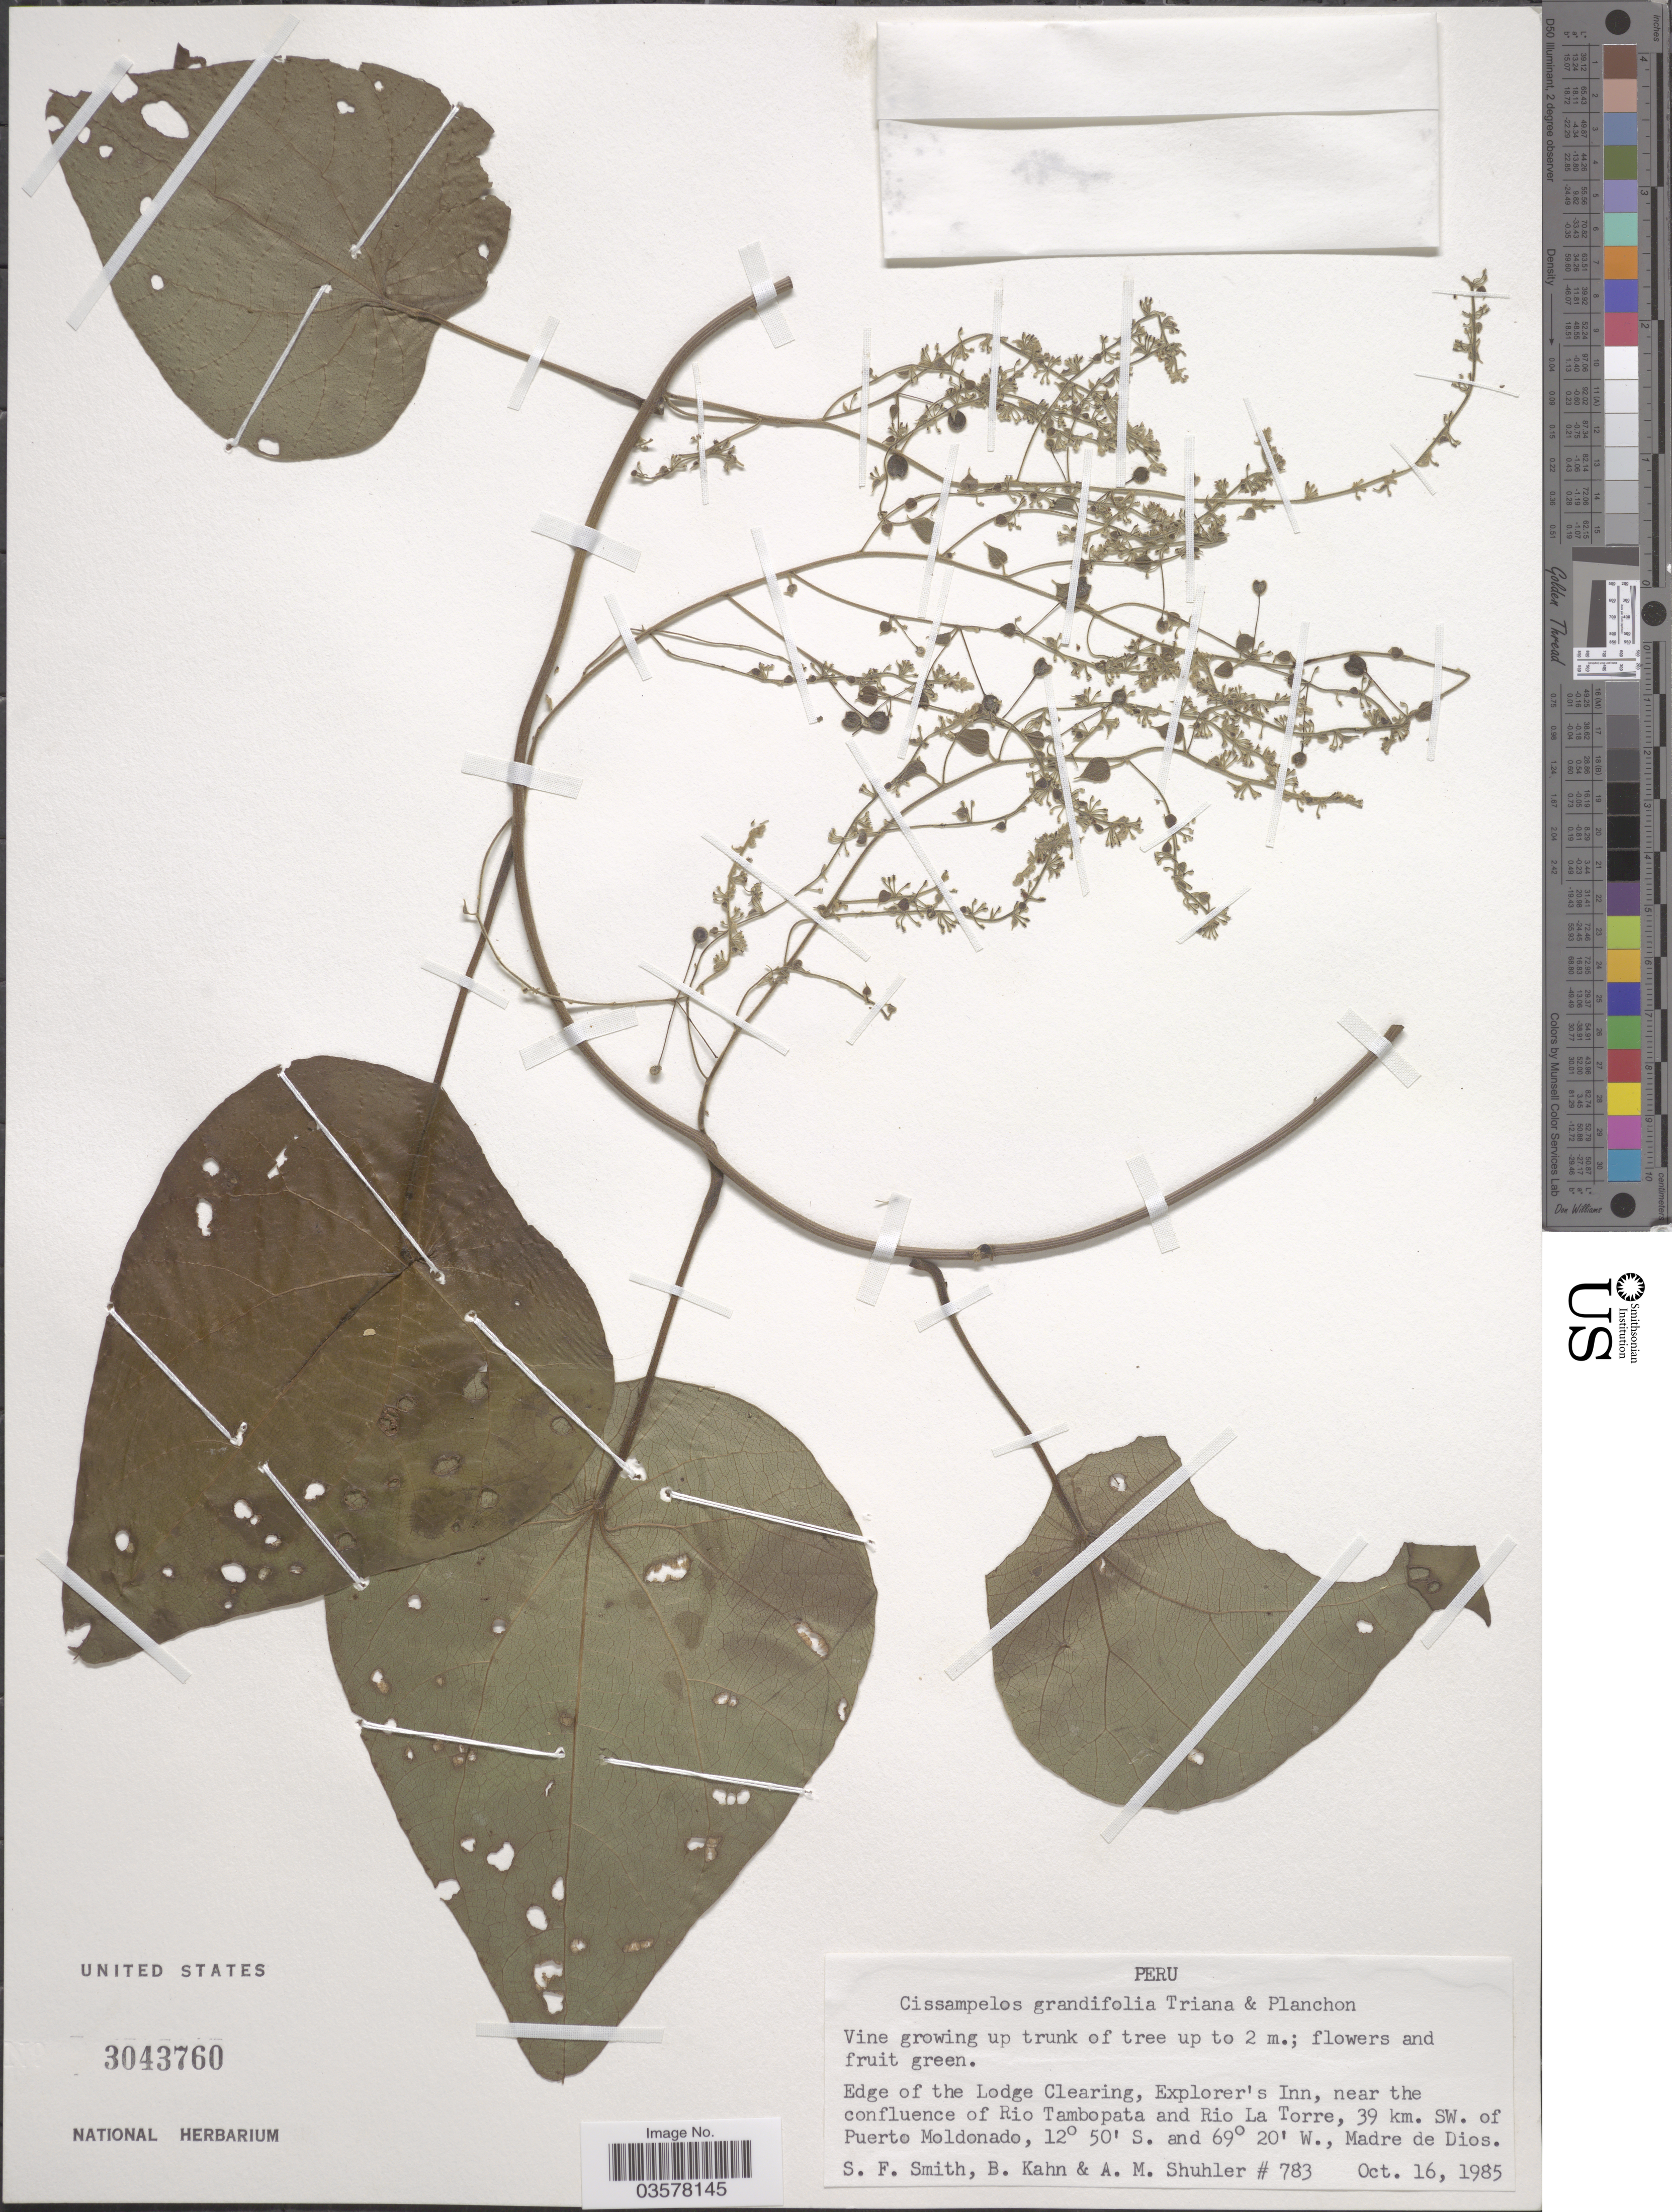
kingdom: Plantae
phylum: Tracheophyta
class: Magnoliopsida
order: Ranunculales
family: Menispermaceae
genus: Cissampelos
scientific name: Cissampelos grandifolia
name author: Triana & Planch.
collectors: S. B. Smith, B. Kahn & A. Shuhler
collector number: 783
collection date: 1985-10-16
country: Peru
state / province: Madre de Dios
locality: Edge of the Lodge Clearing, Explorer's Inn, near the confluence of Rio Tambopata and Rio La Torre, 39 km. SW. of Puerto Maldonado.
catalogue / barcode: US 3043760